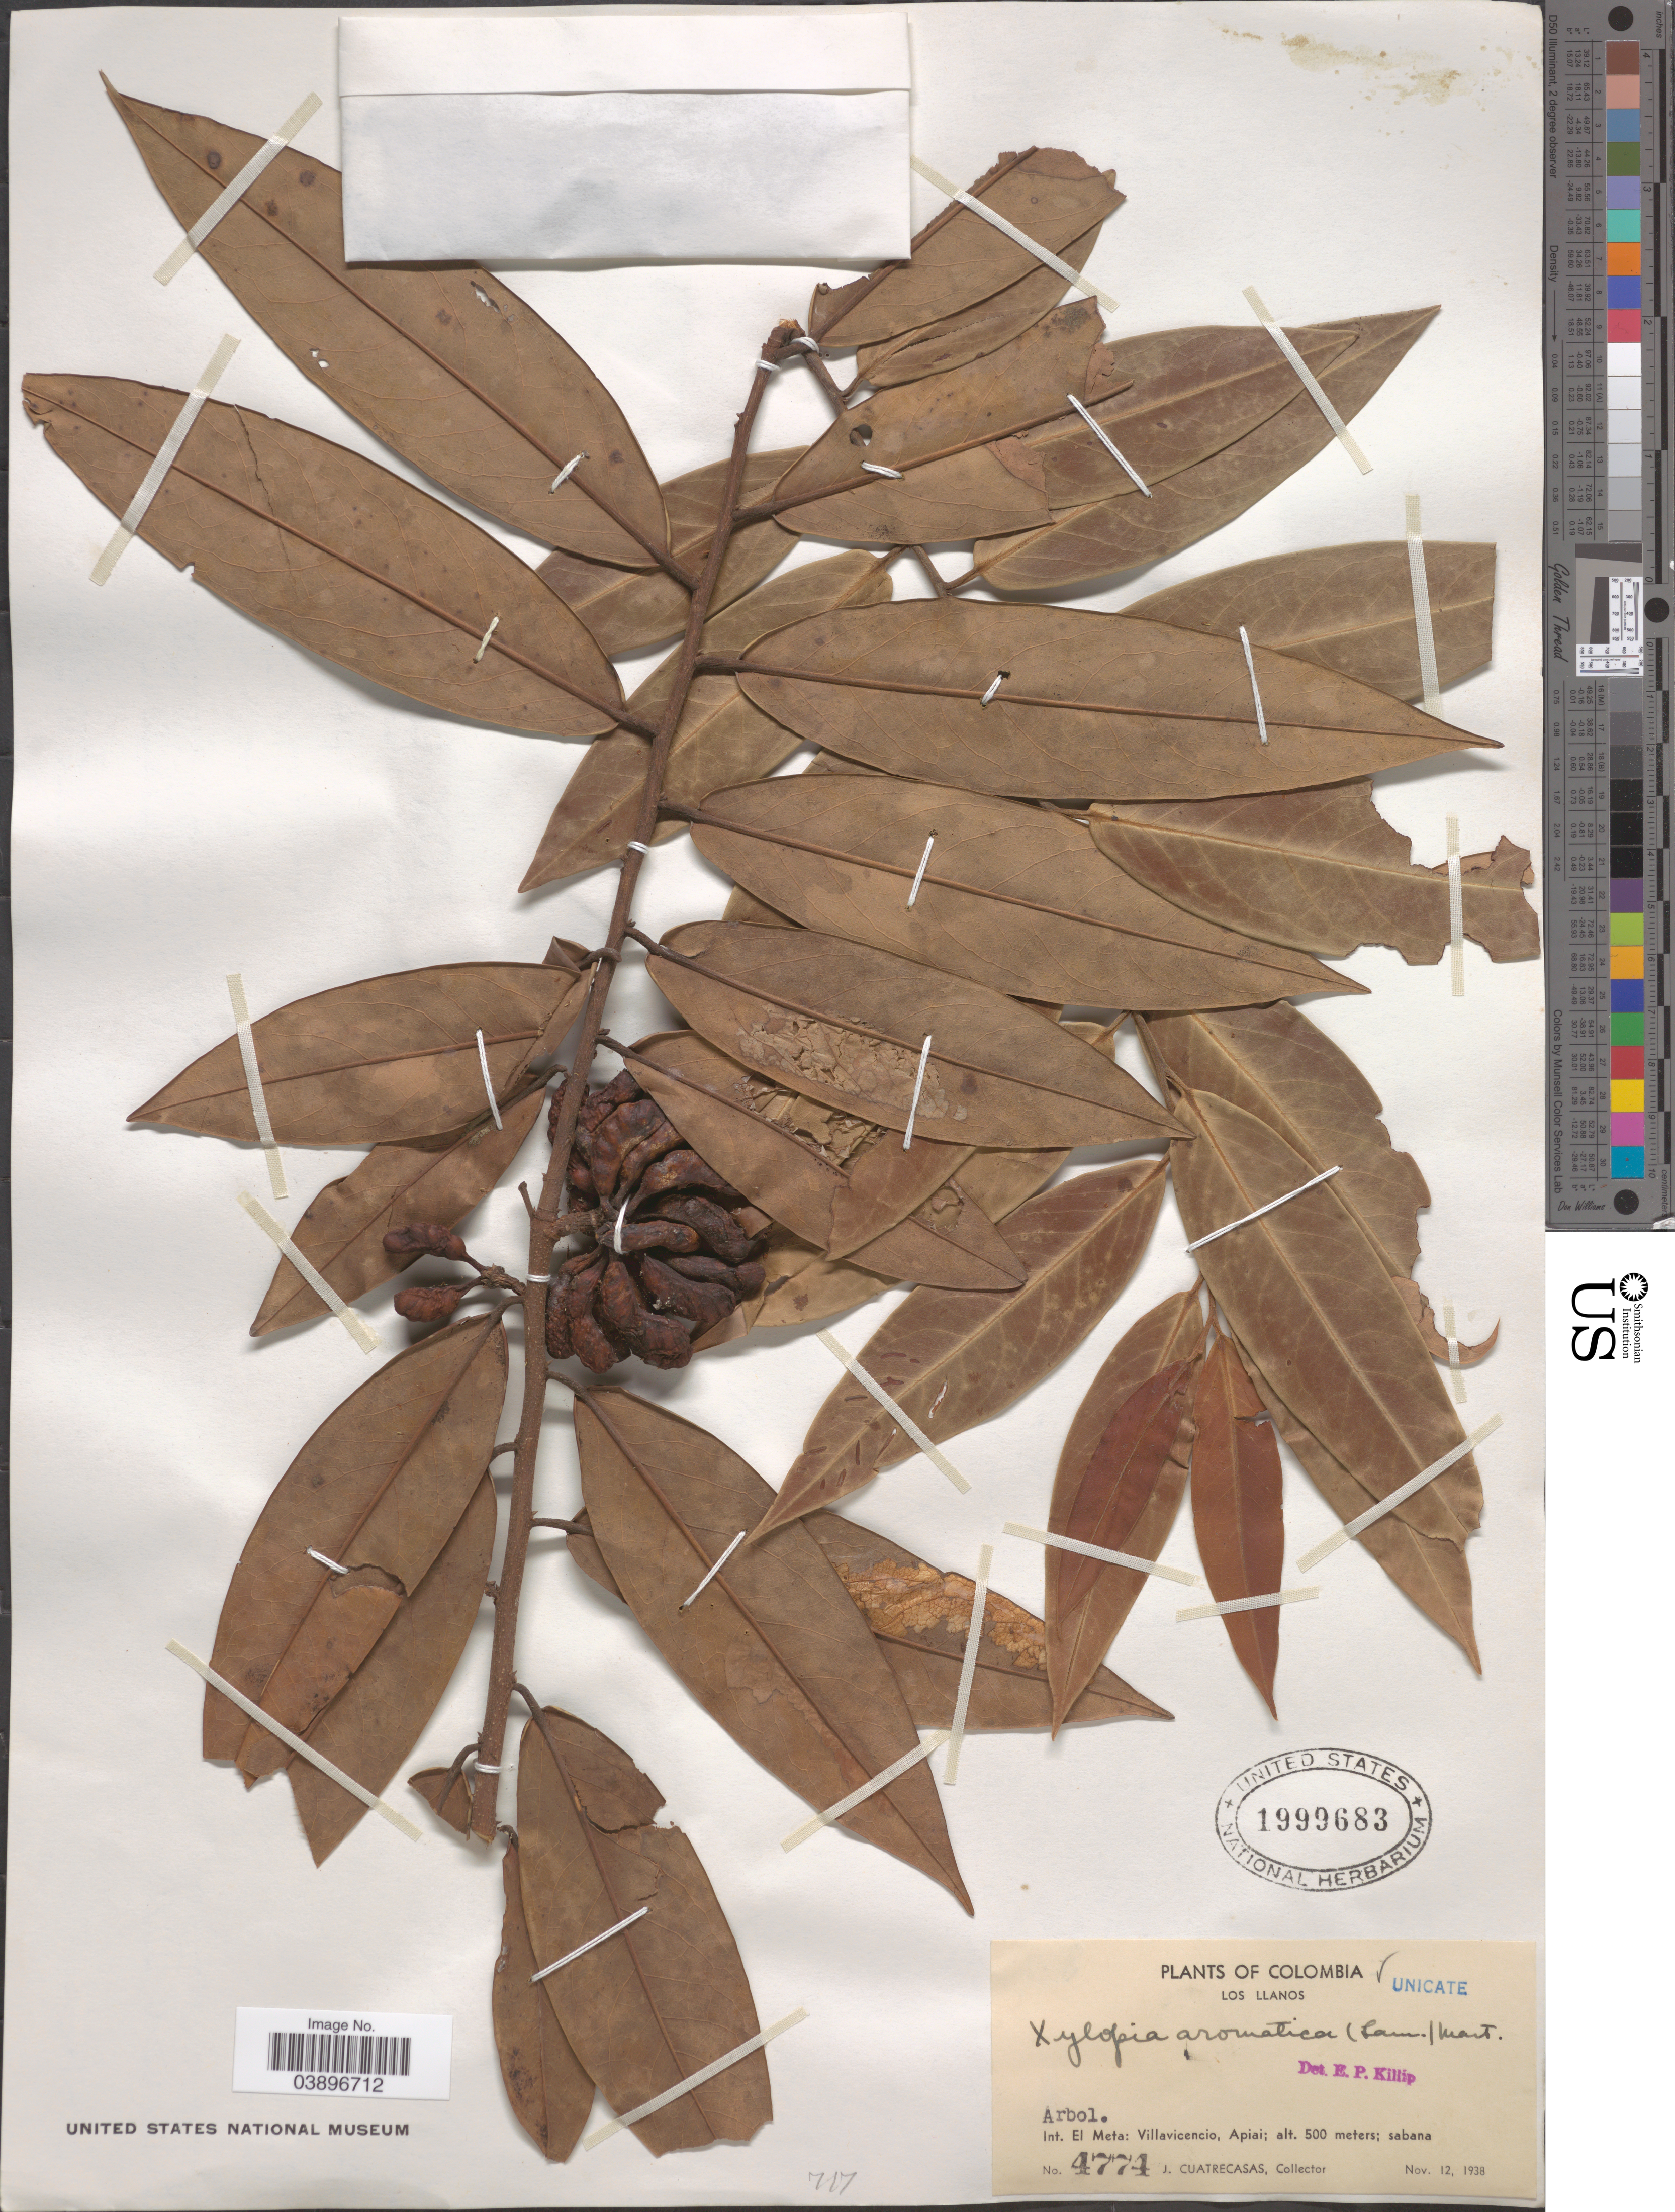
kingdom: Plantae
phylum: Tracheophyta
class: Magnoliopsida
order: Magnoliales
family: Annonaceae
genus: Xylopia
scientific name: Xylopia aromatica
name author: (Lam.) Mart.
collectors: J. Cuatrecasas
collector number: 4774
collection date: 1938-11-12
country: Colombia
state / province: Meta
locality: Los Llanos. Int. El Meta: Villavicencio, Apiai.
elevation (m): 500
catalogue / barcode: US 1999683